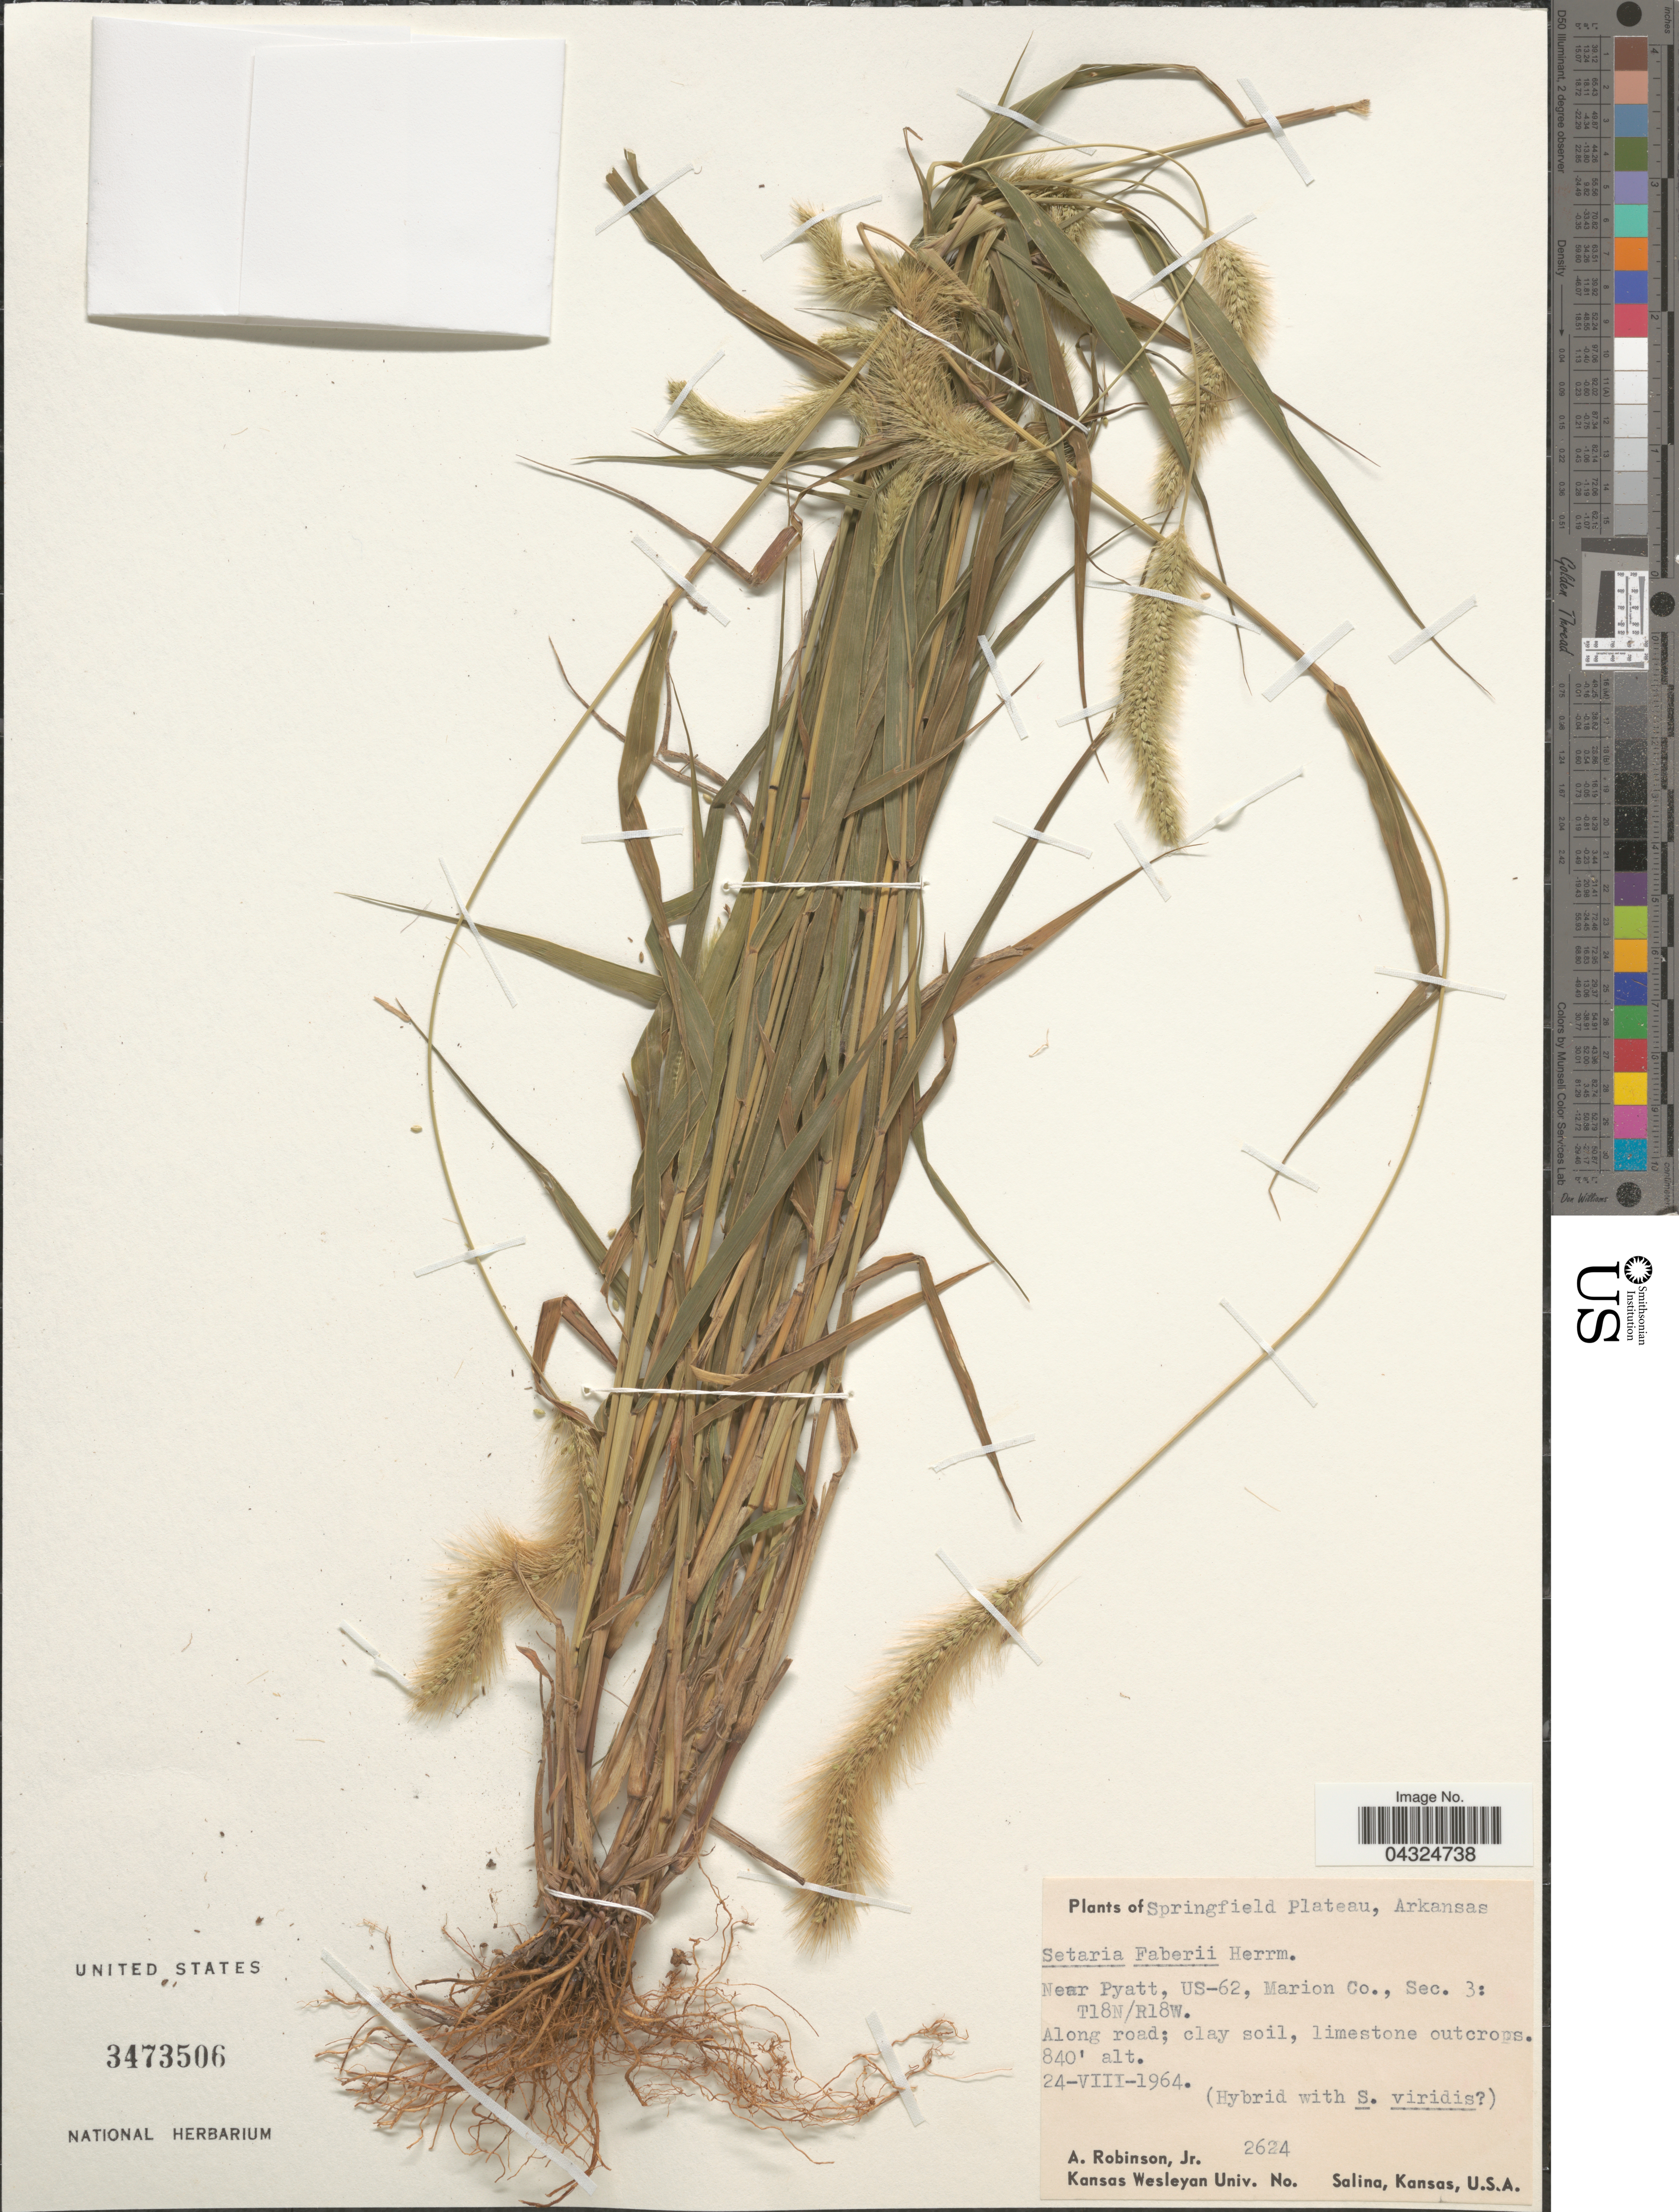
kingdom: Plantae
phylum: Tracheophyta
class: Liliopsida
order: Poales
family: Poaceae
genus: Setaria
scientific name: Setaria faberi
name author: R.A.W. Herrm.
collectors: A. Robinson Jr.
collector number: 2624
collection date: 1964-08-24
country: United States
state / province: Arkansas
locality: Springfield Plateau. Near Pyatt, US-62, Marion Co., Sec. 3: T18N/R18W. Along road; clay soil, limestone outcrops.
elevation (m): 256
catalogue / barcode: US 3473506